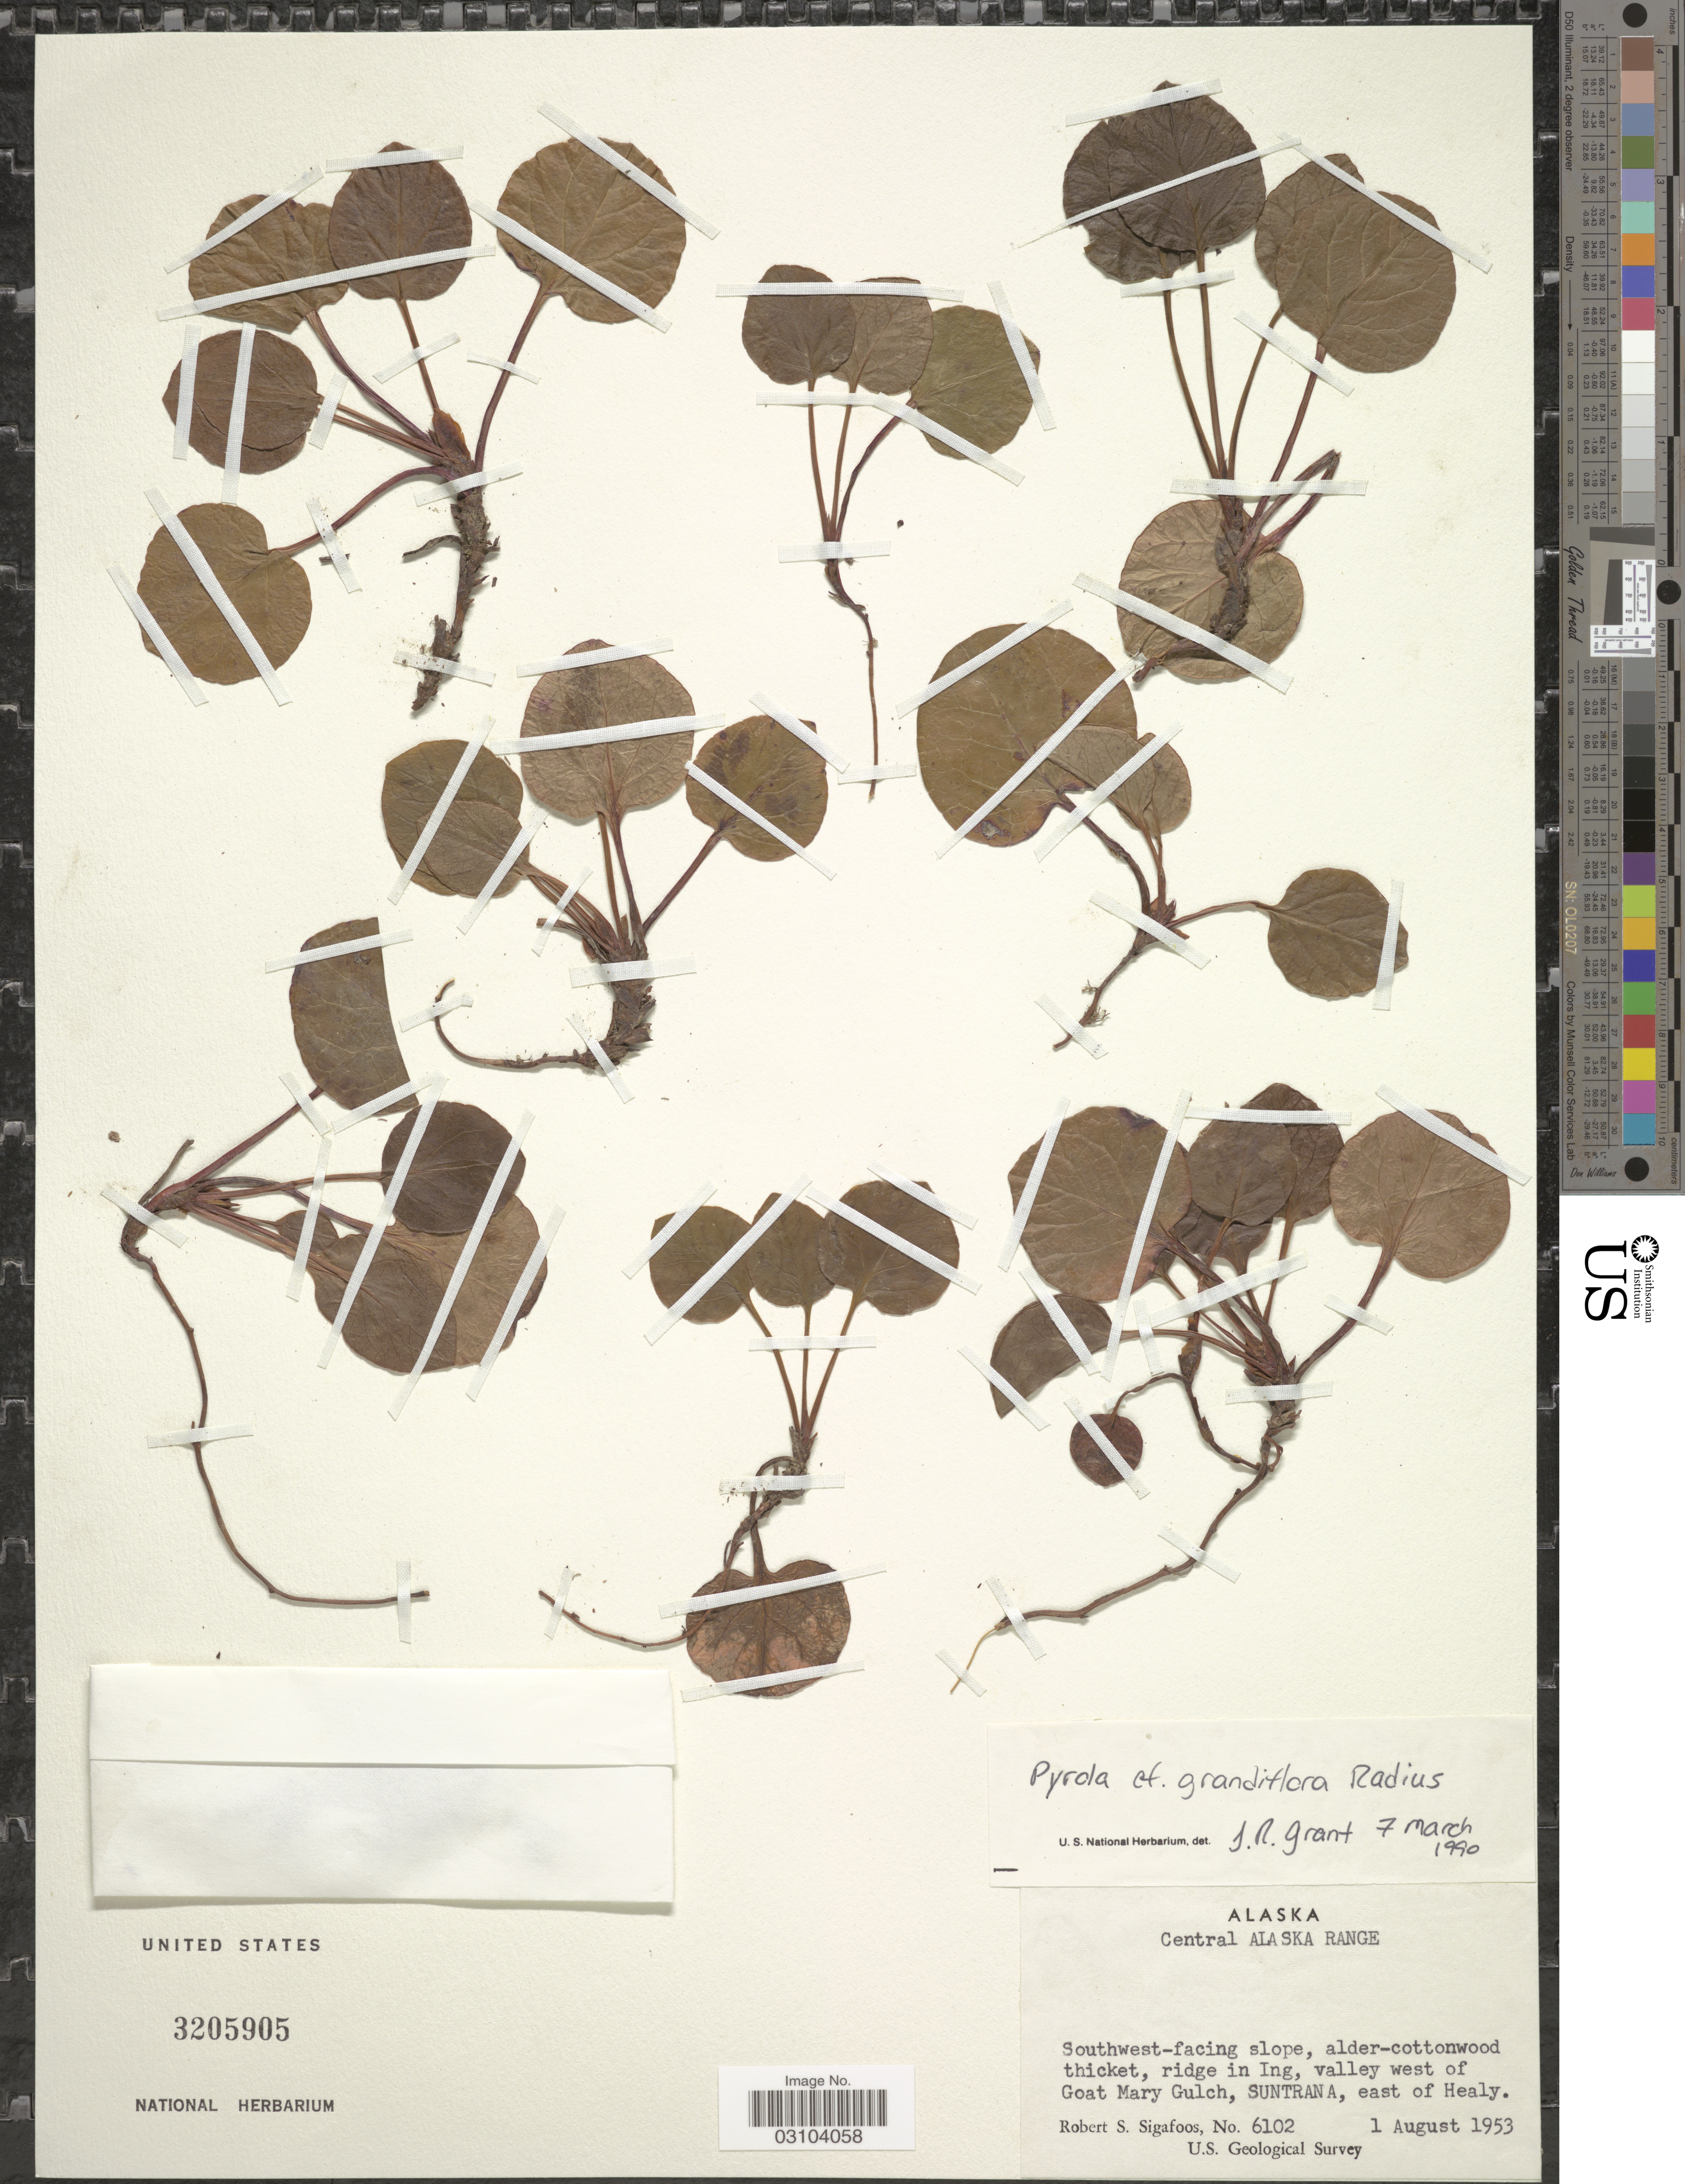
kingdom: Plantae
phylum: Tracheophyta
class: Magnoliopsida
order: Ericales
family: Ericaceae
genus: Pyrola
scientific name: Pyrola grandiflora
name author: Radius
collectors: R. Sigafoos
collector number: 6102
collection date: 1953-08-01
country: United States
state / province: Alaska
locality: Central Alaska Range. Southwest-facing slope, ridge in Ing. valley west of Goat Mary Gulch, Suntrana, east of Healy.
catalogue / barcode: US 3205905